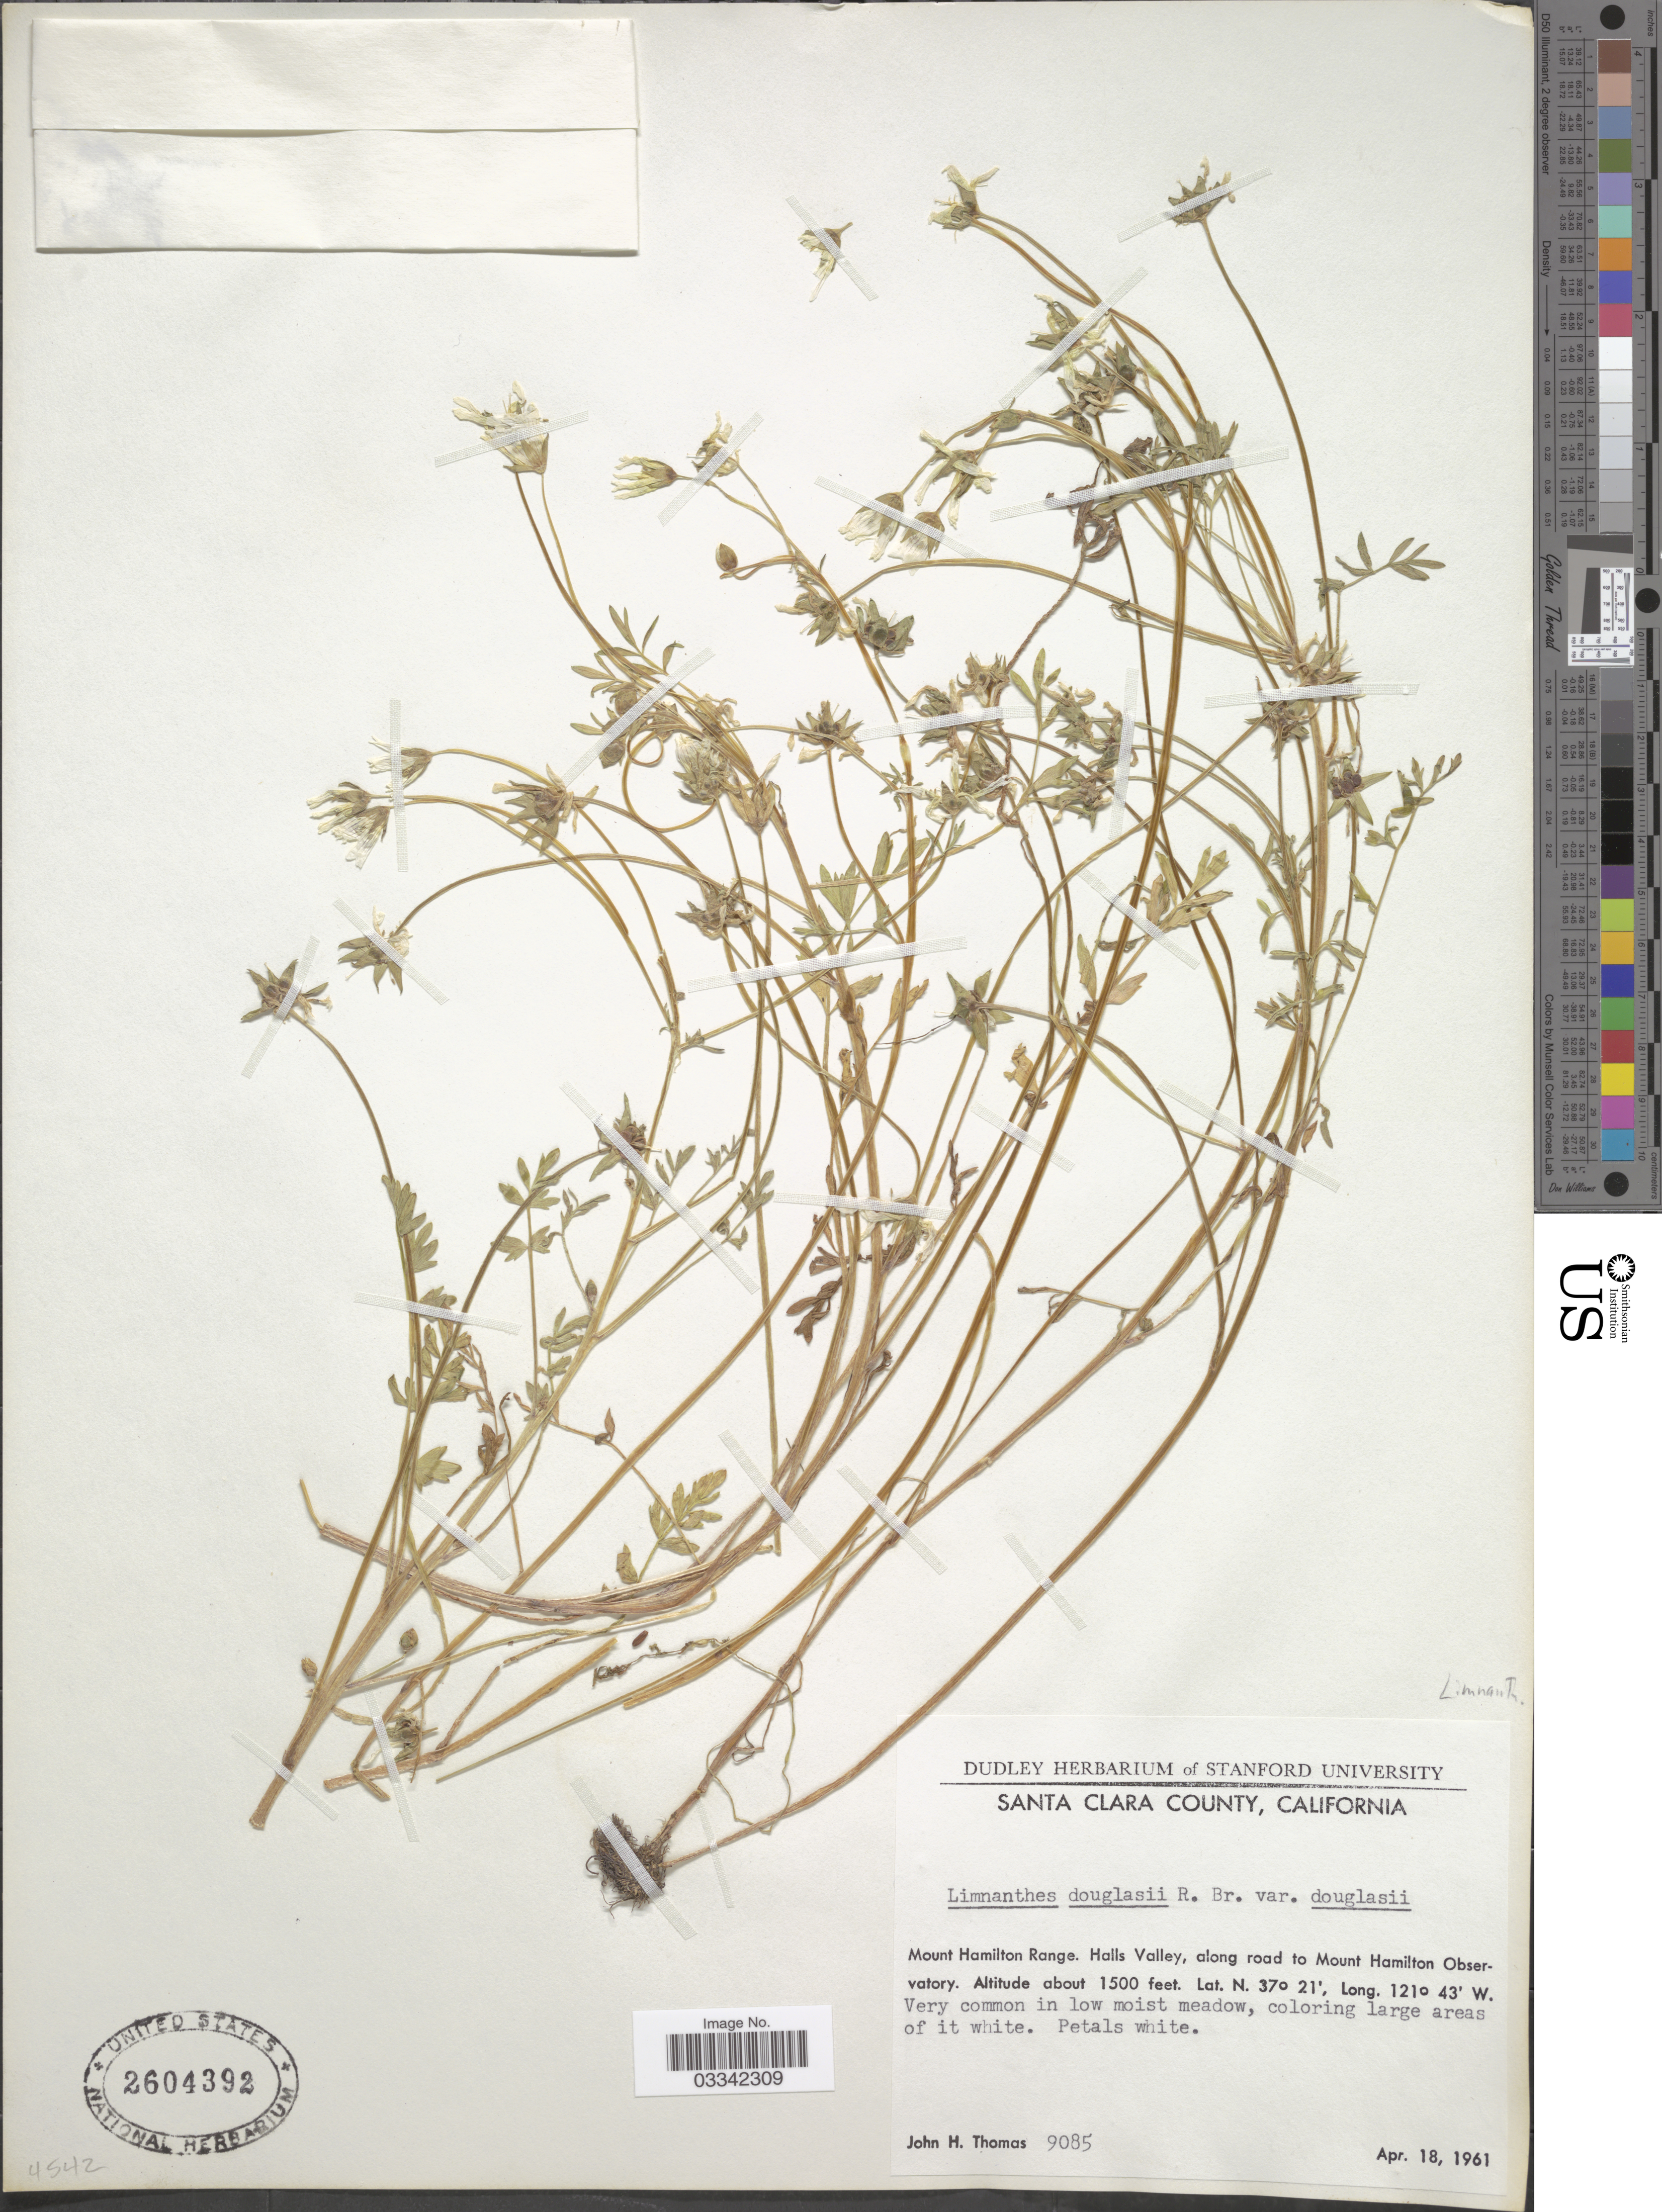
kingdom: Plantae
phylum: Tracheophyta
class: Magnoliopsida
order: Brassicales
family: Limnanthaceae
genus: Limnanthes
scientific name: Limnanthes douglasii var. douglasii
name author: R. Br.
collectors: J. H. Thomas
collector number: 9085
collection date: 1961-04-18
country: United States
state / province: California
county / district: Santa Clara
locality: Santa Clara County. Mount Hamilton Range. Halls Valley, along road to Mount Hamilton Observatory.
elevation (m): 457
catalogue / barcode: US 2604392